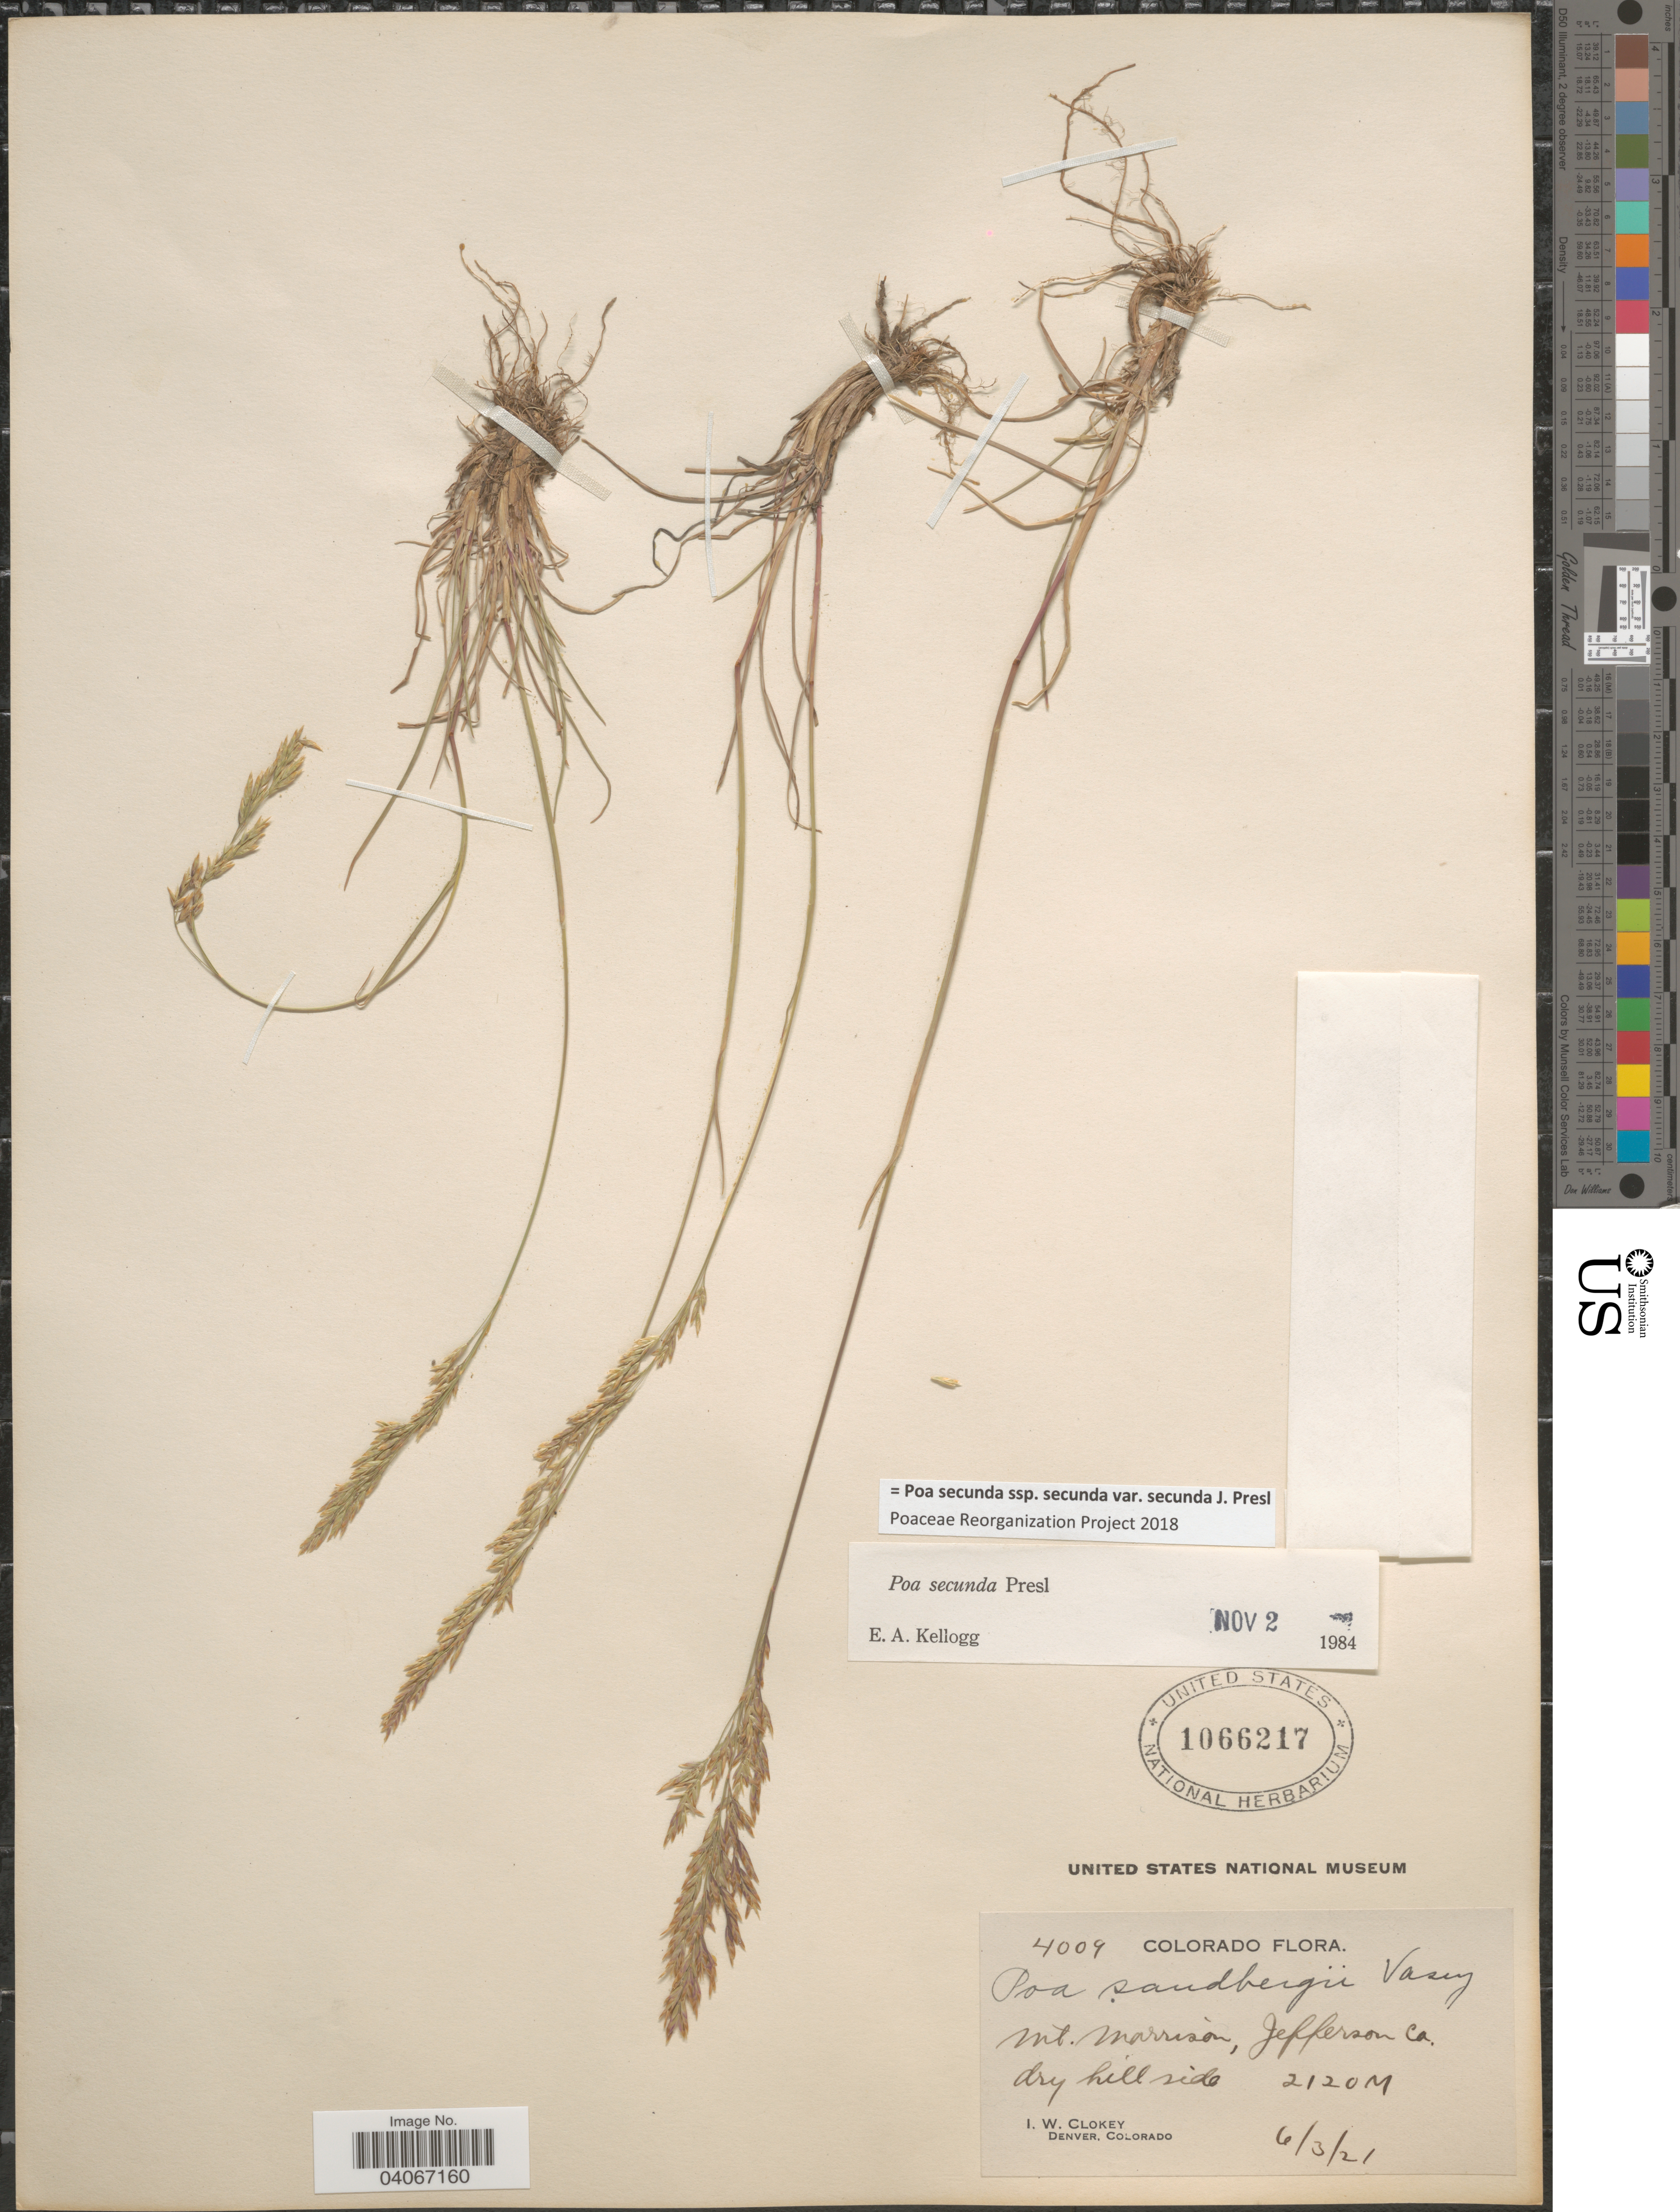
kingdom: Plantae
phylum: Tracheophyta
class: Liliopsida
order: Poales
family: Poaceae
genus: Poa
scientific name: Poa secunda subsp. secunda var. secunda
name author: J. Presl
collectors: I. W. Clokey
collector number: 4009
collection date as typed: Transcribed d/m/y: 3/6/21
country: United States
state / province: Colorado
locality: Mt. Morrison, Jefferson Co.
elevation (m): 2120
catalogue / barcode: US 1066217